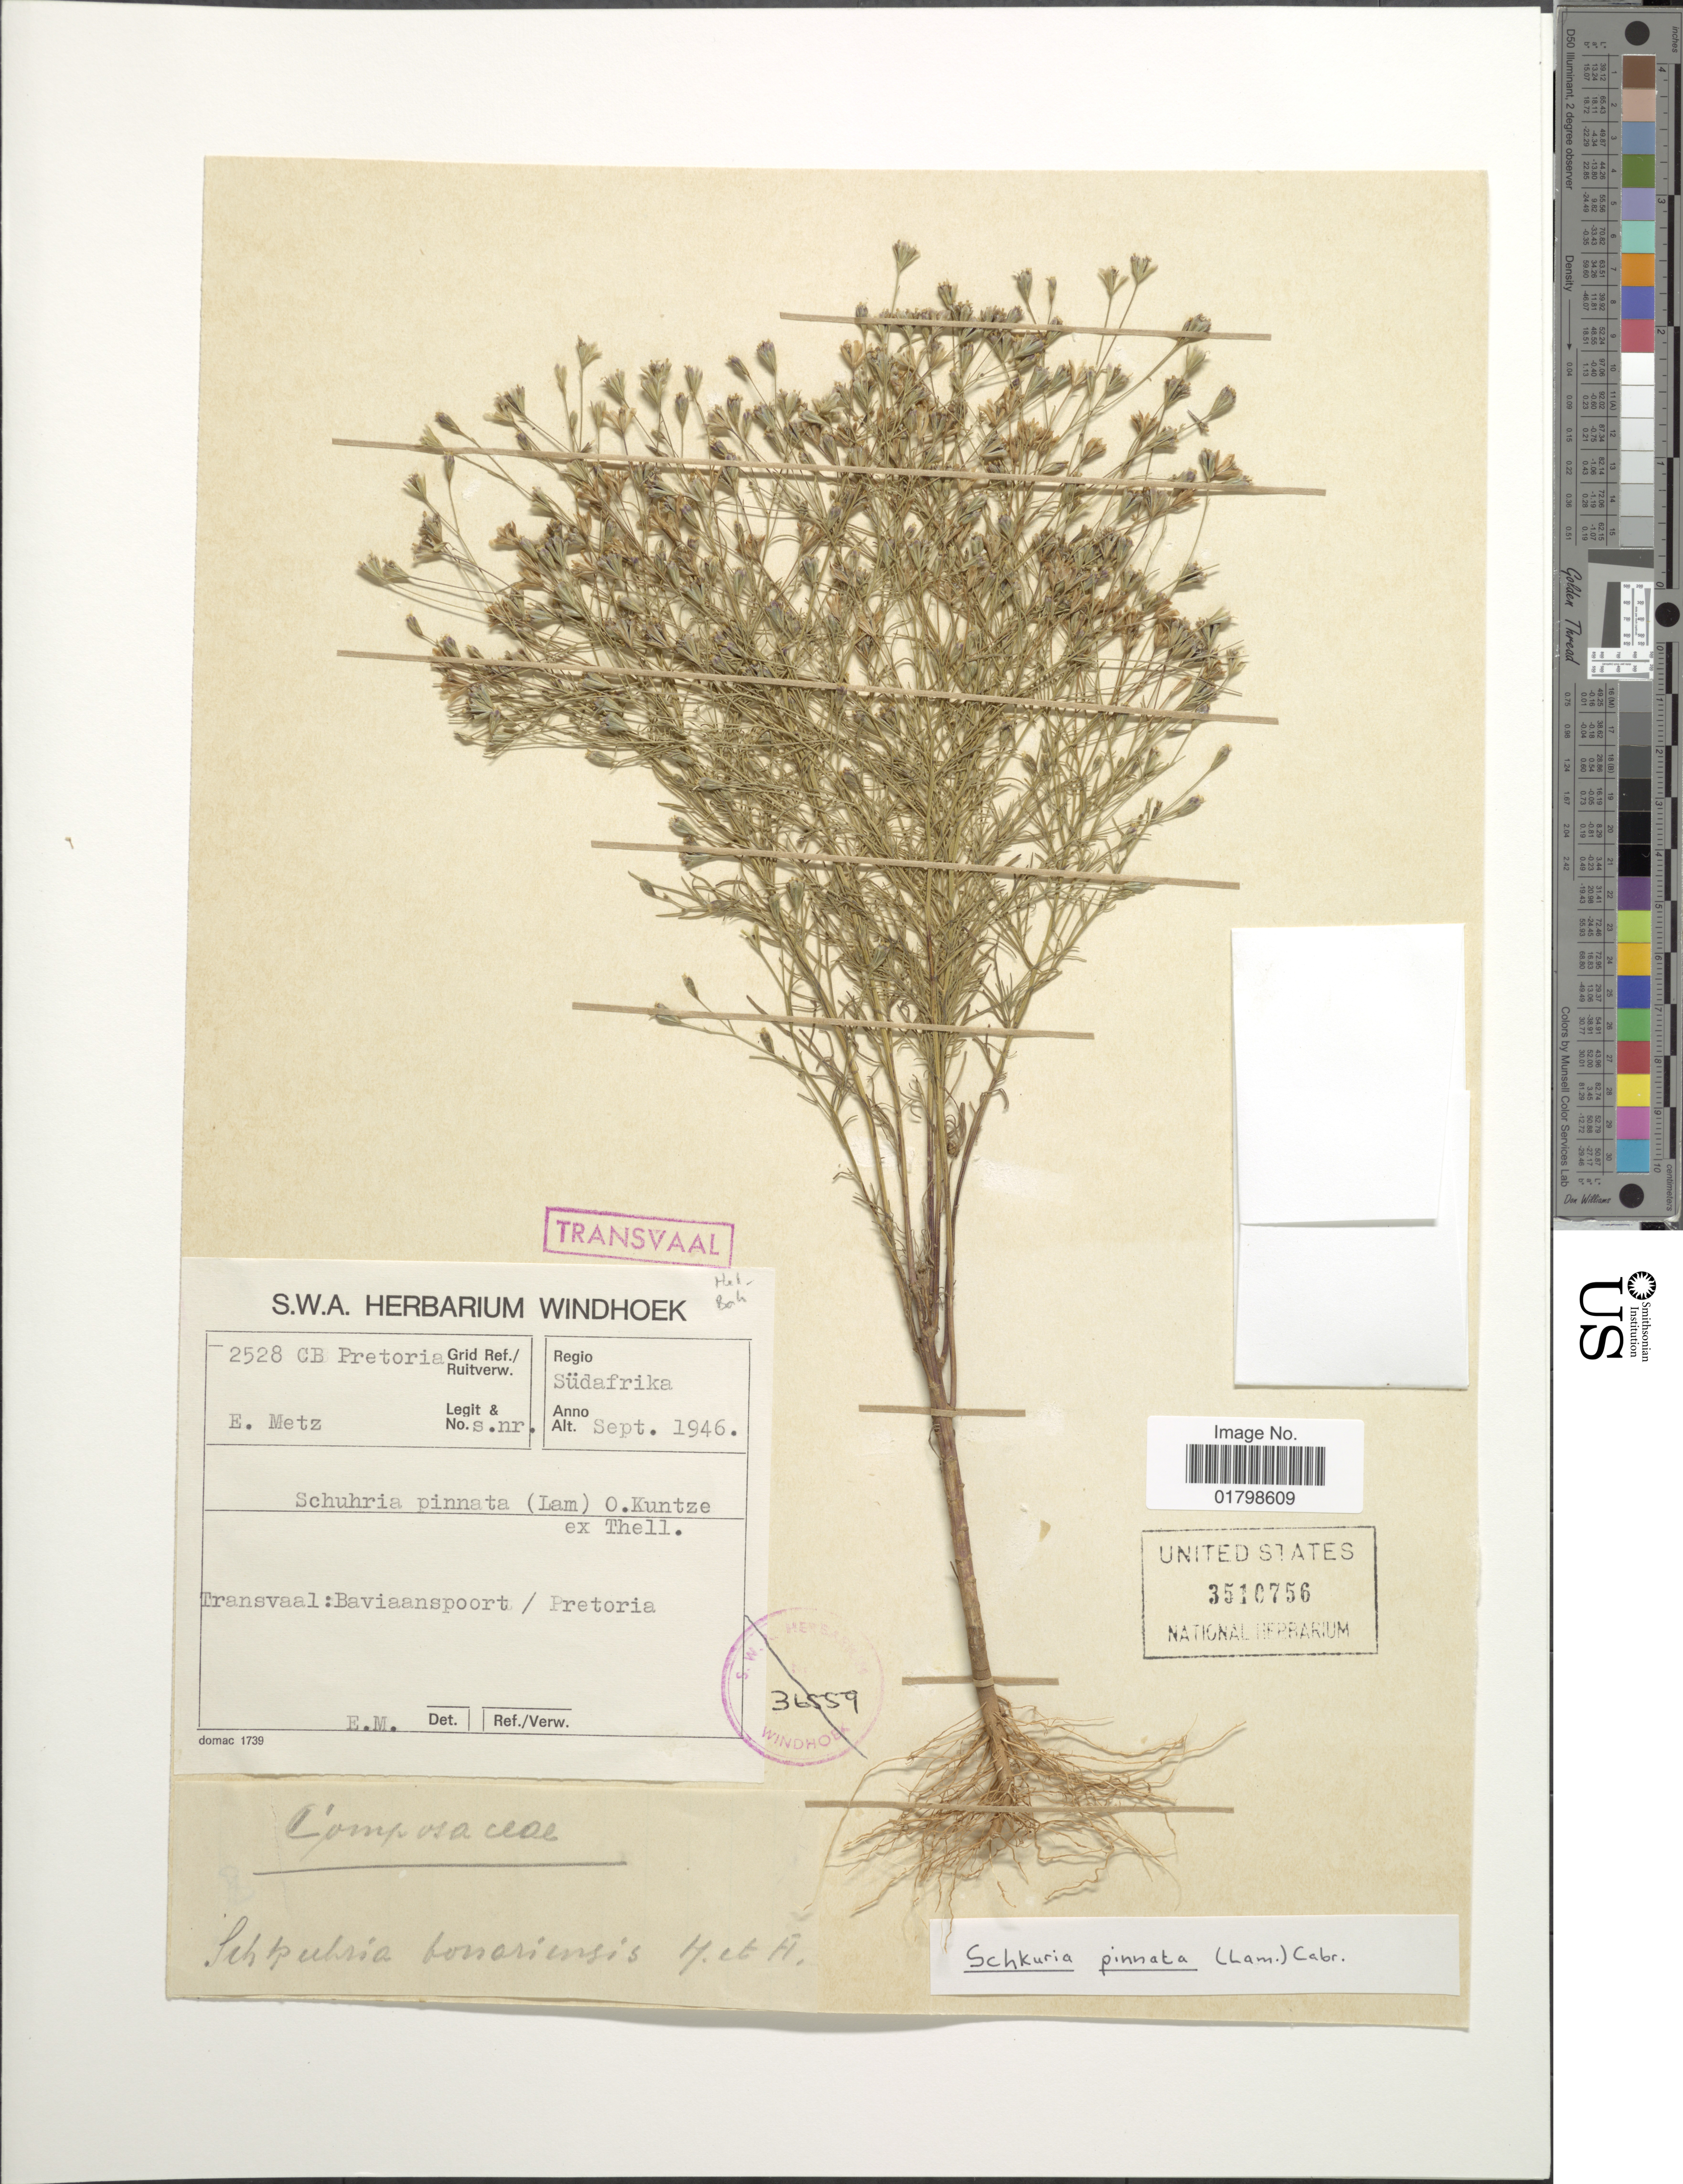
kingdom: Plantae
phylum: Tracheophyta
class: Magnoliopsida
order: Asterales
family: Asteraceae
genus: Schkuhria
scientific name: Schkuhria pinnata var. abrotanoides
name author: (Roth) Cabrera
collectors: E. Metz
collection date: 1946-09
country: South Africa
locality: Regio Sudafrika, Transvaal: Baviaanspoort/Pretoria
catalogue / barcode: US 3510756